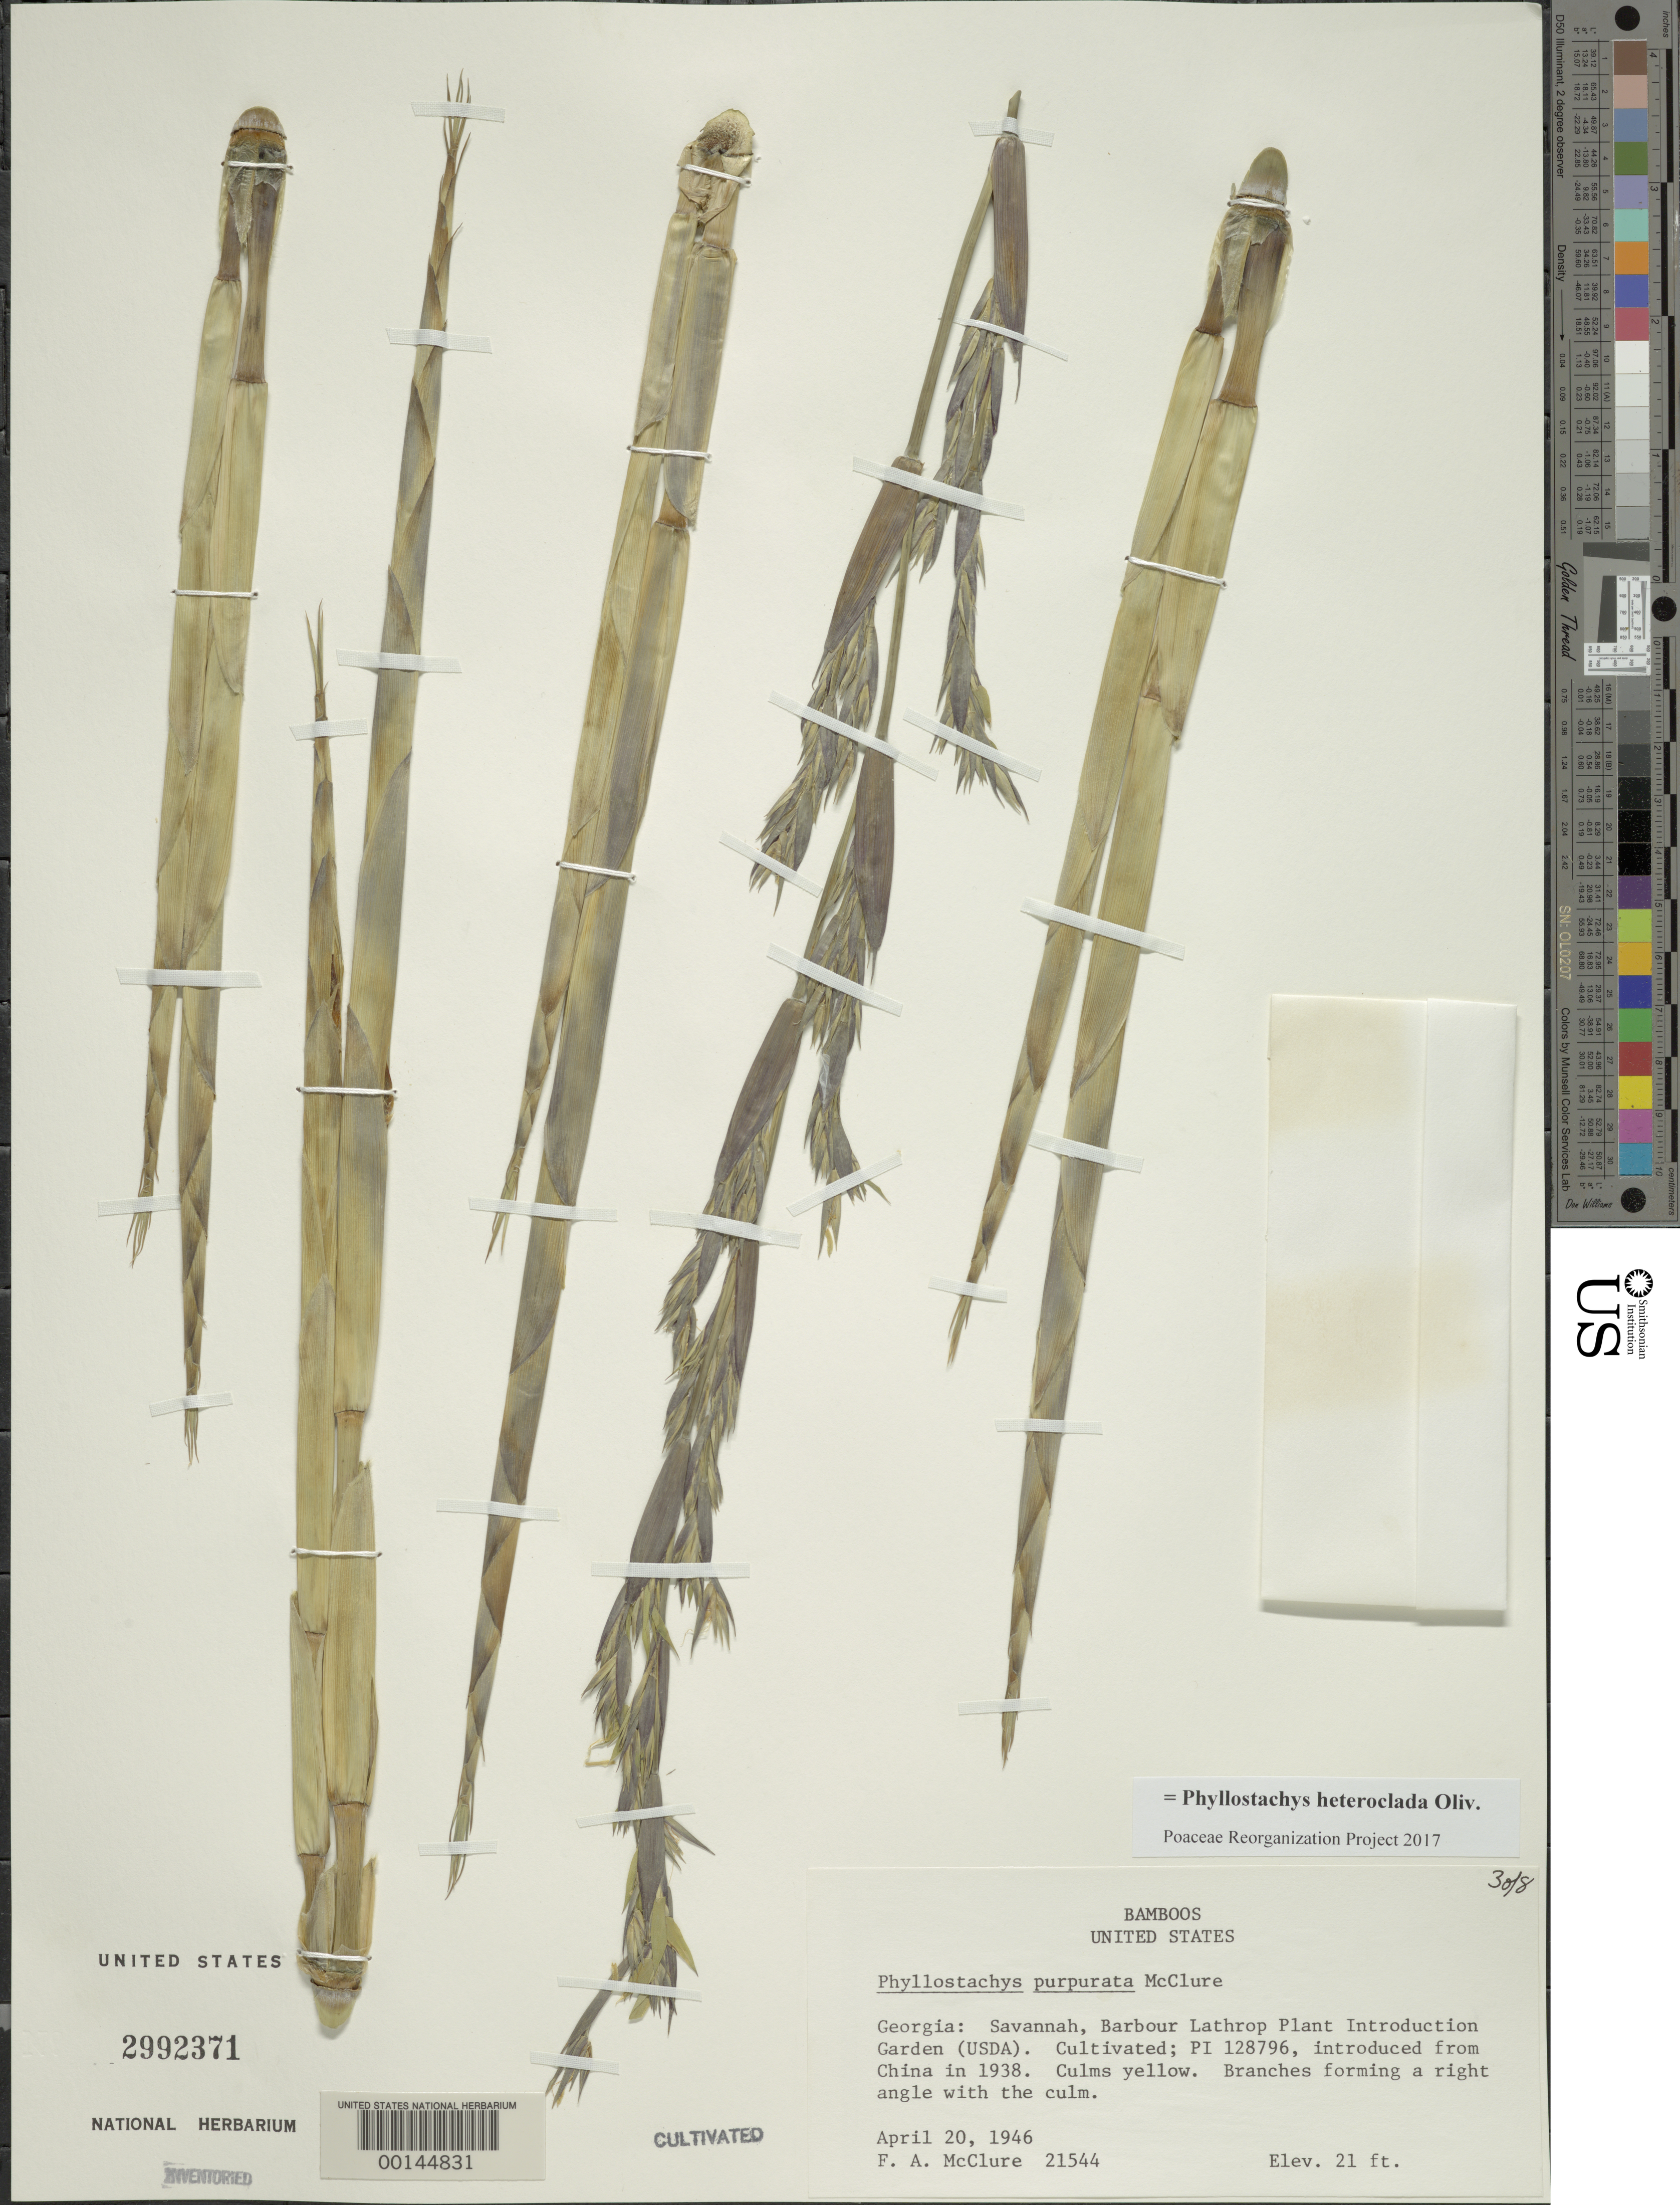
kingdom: Plantae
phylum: Tracheophyta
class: Liliopsida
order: Poales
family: Poaceae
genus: Phyllostachys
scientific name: Phyllostachys heteroclada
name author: Oliv.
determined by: Poaceae Reorganization Project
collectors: F. A. McClure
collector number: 21544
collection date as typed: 20 Apr 1946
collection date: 1946-04-20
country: United States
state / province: Georgia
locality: Savannah, barbour lathrop p.i. garden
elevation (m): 6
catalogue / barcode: US 2992371